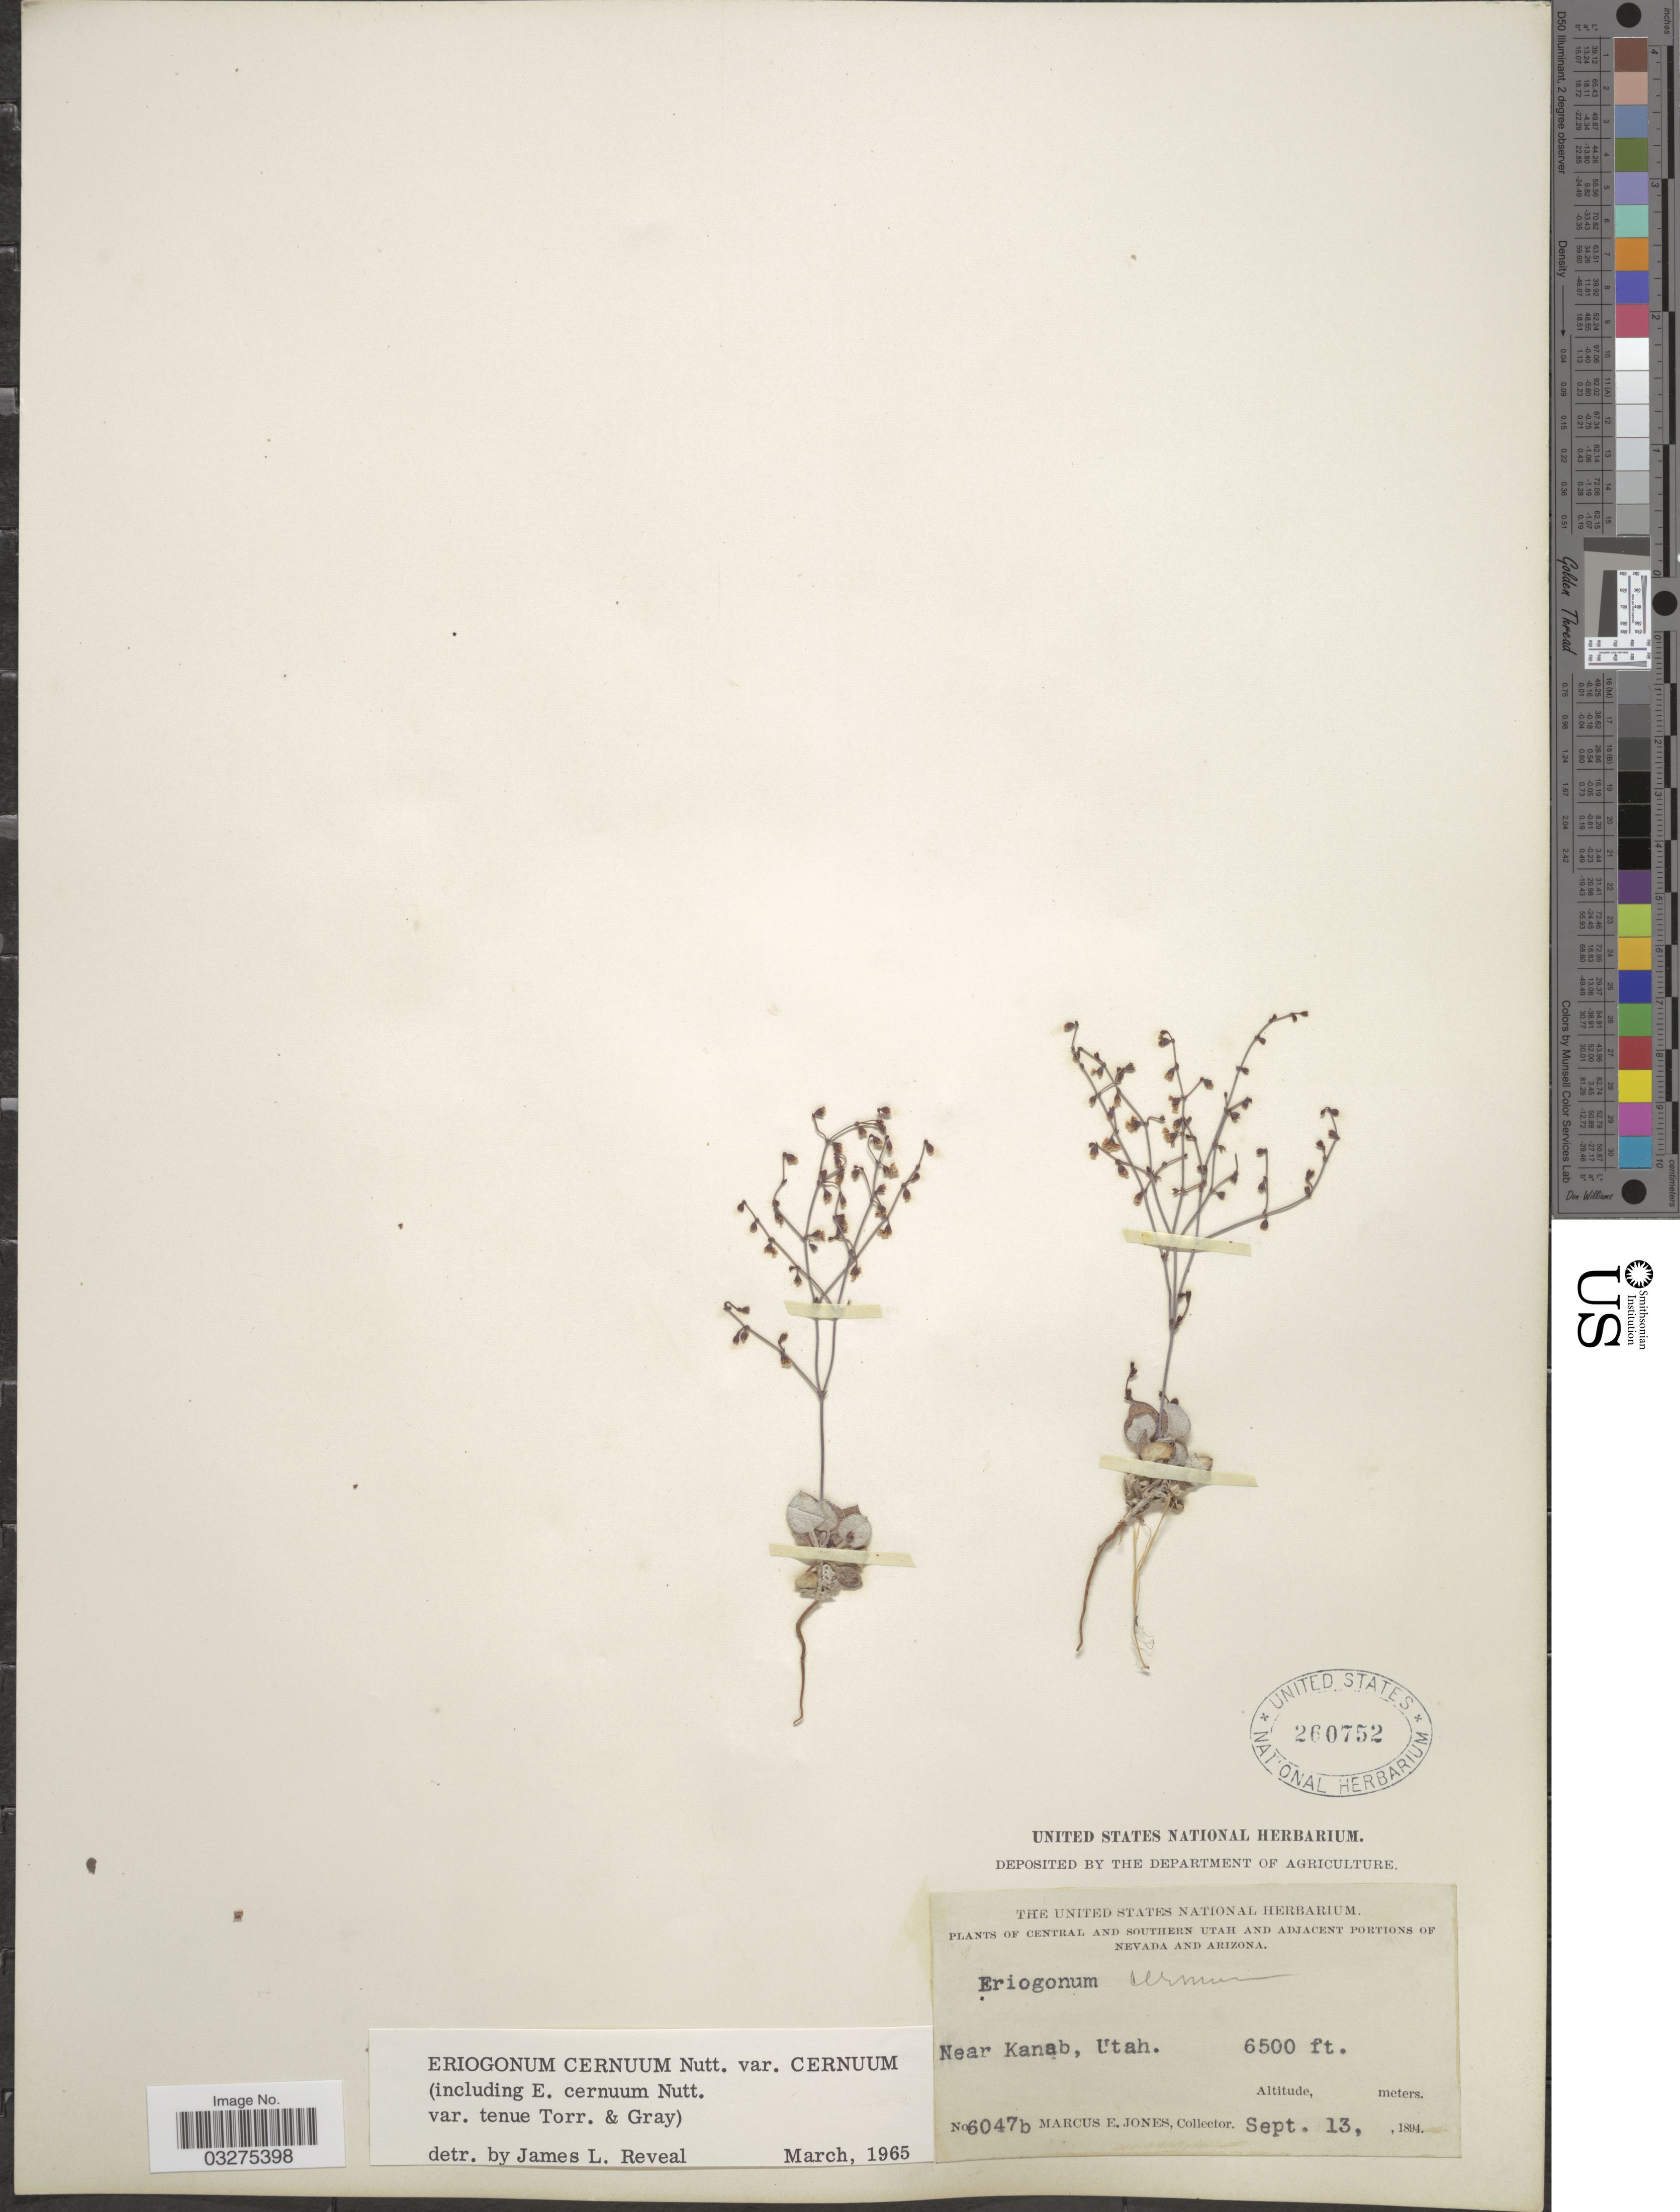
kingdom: Plantae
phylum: Tracheophyta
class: Magnoliopsida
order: Caryophyllales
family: Polygonaceae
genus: Eriogonum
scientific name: Eriogonum cernuum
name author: Nutt.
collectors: M. E. Jones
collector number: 6047b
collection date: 1894-09-13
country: United States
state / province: Utah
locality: Central and Southern Utah. Near Kanab.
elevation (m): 1981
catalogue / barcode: US 260752